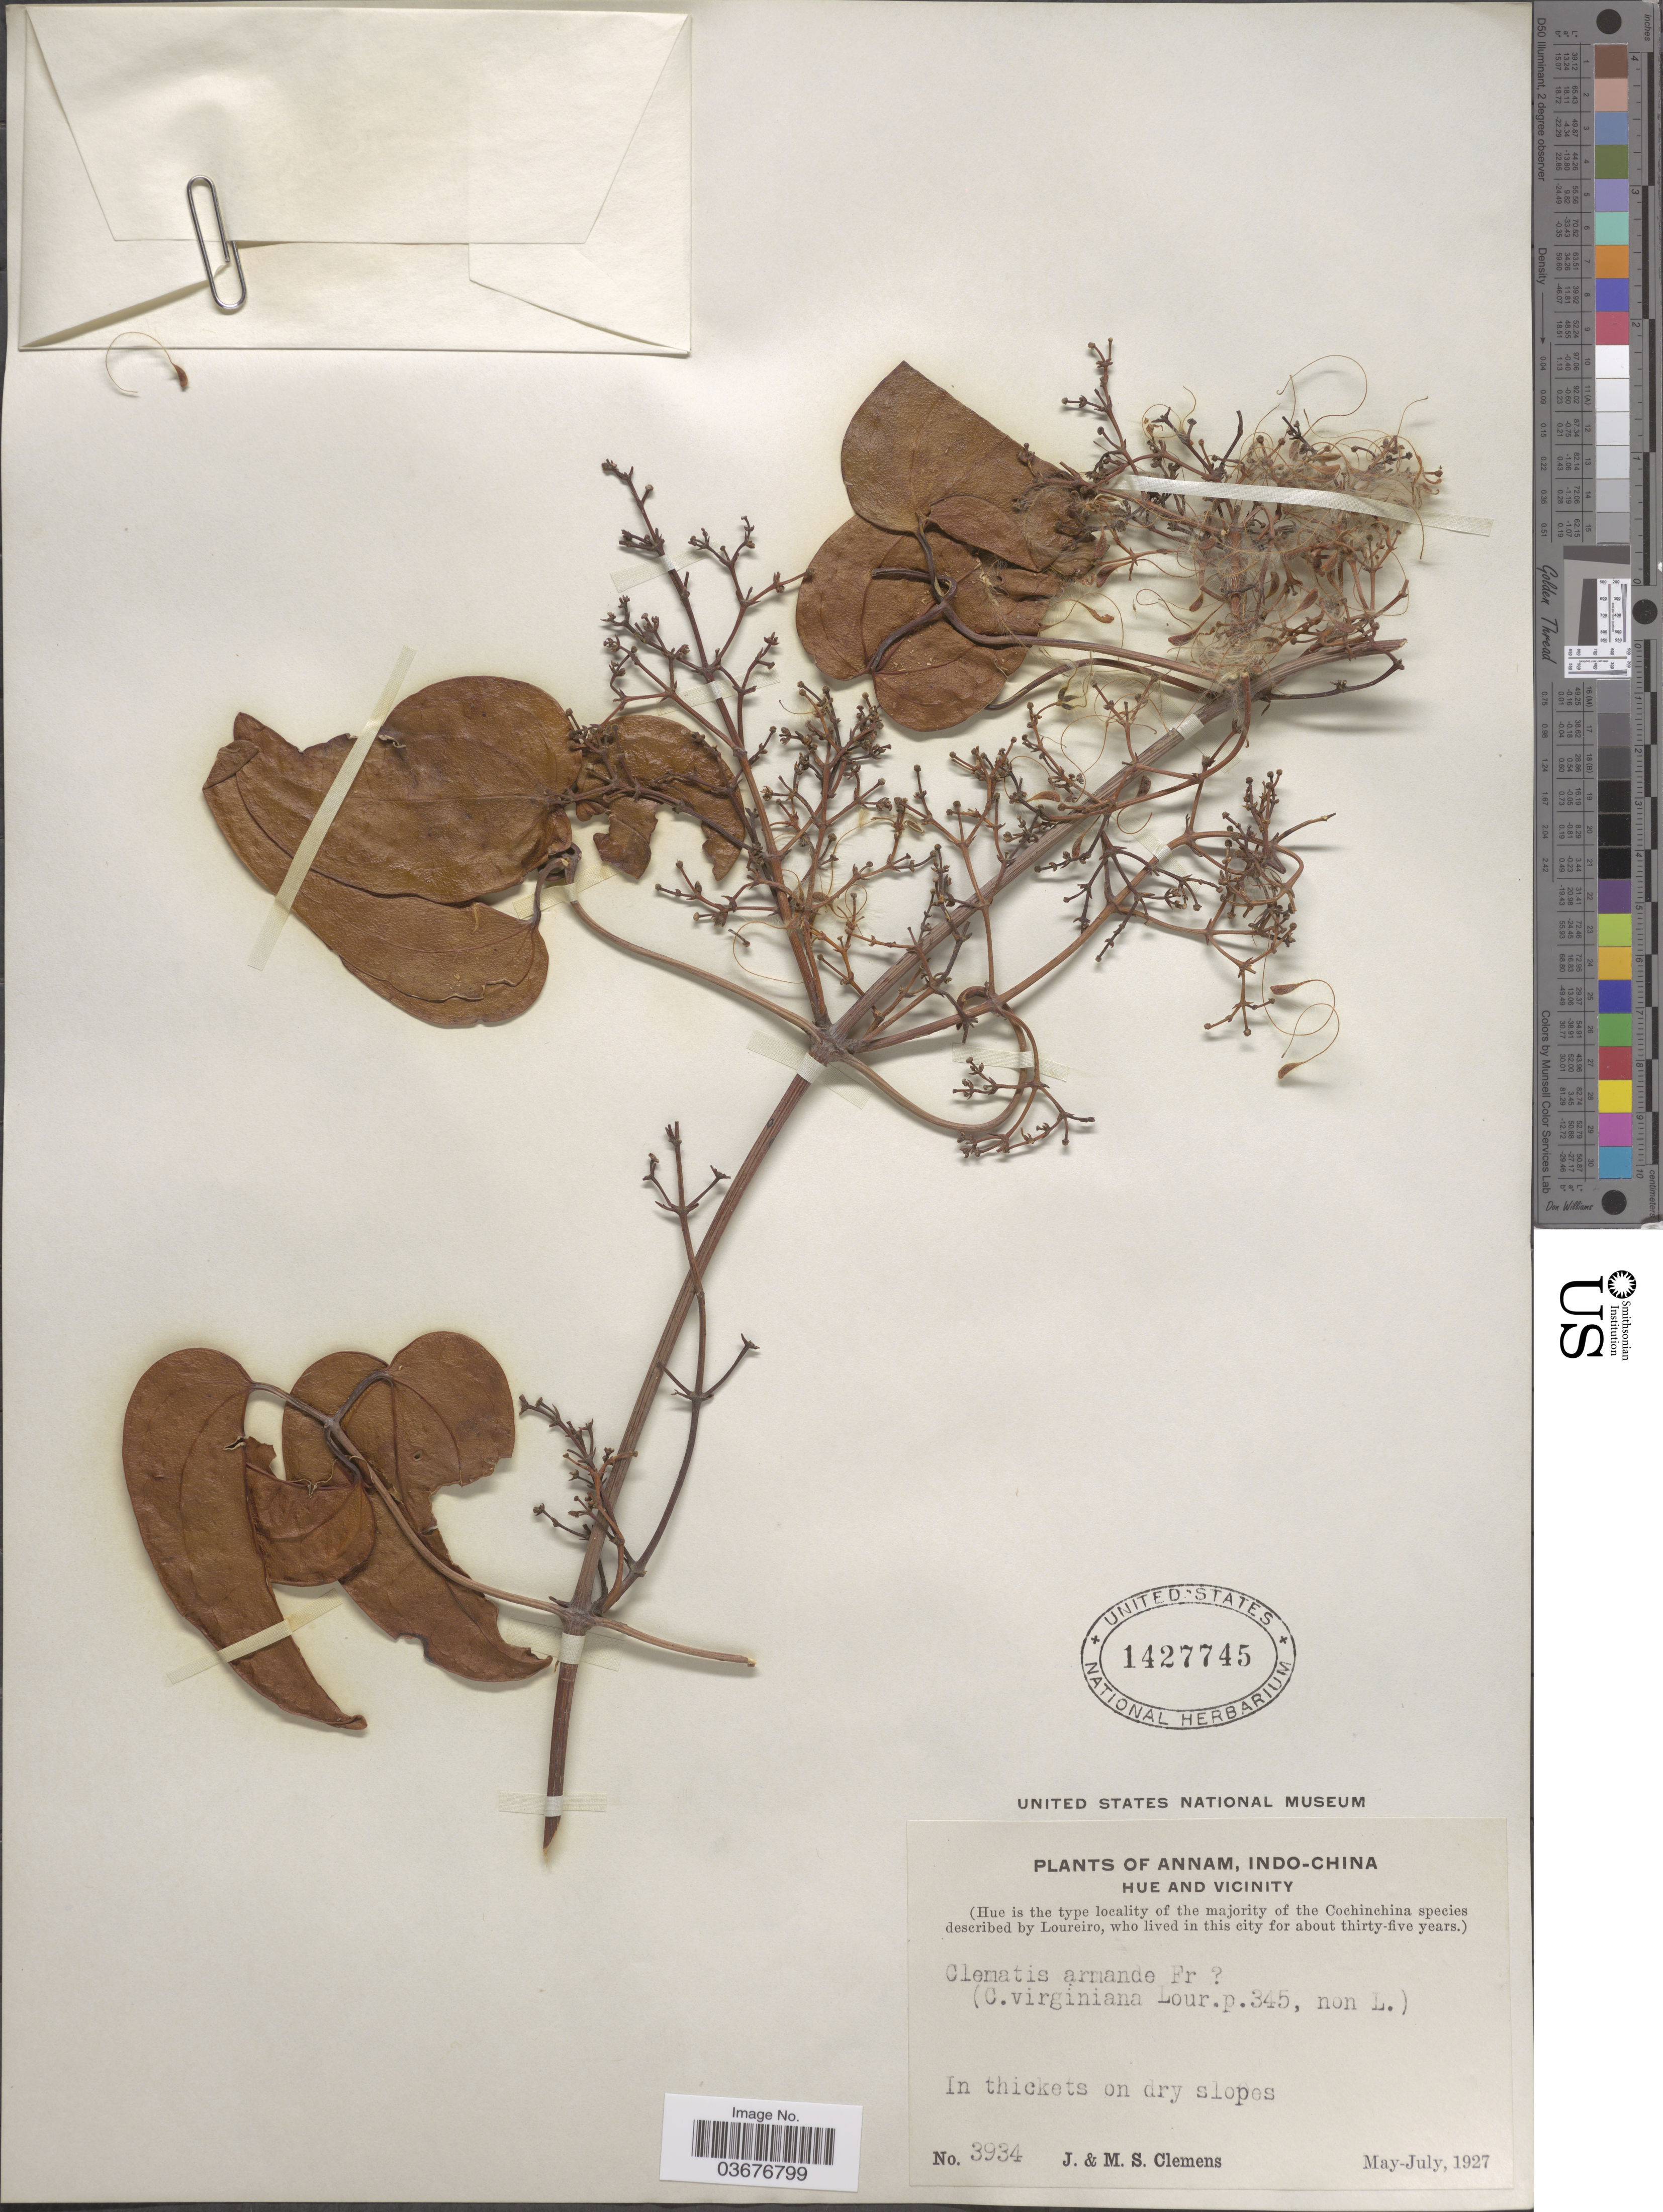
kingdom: Plantae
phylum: Tracheophyta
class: Magnoliopsida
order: Ranunculales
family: Ranunculaceae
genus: Clematis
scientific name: Clematis armandii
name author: Franch.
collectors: J. Clemens & M. S. Clemens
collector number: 3934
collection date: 1927-05/1927-07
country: Vietnam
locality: Annam, Indo-China. Hue and vicinity.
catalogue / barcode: US 1427745